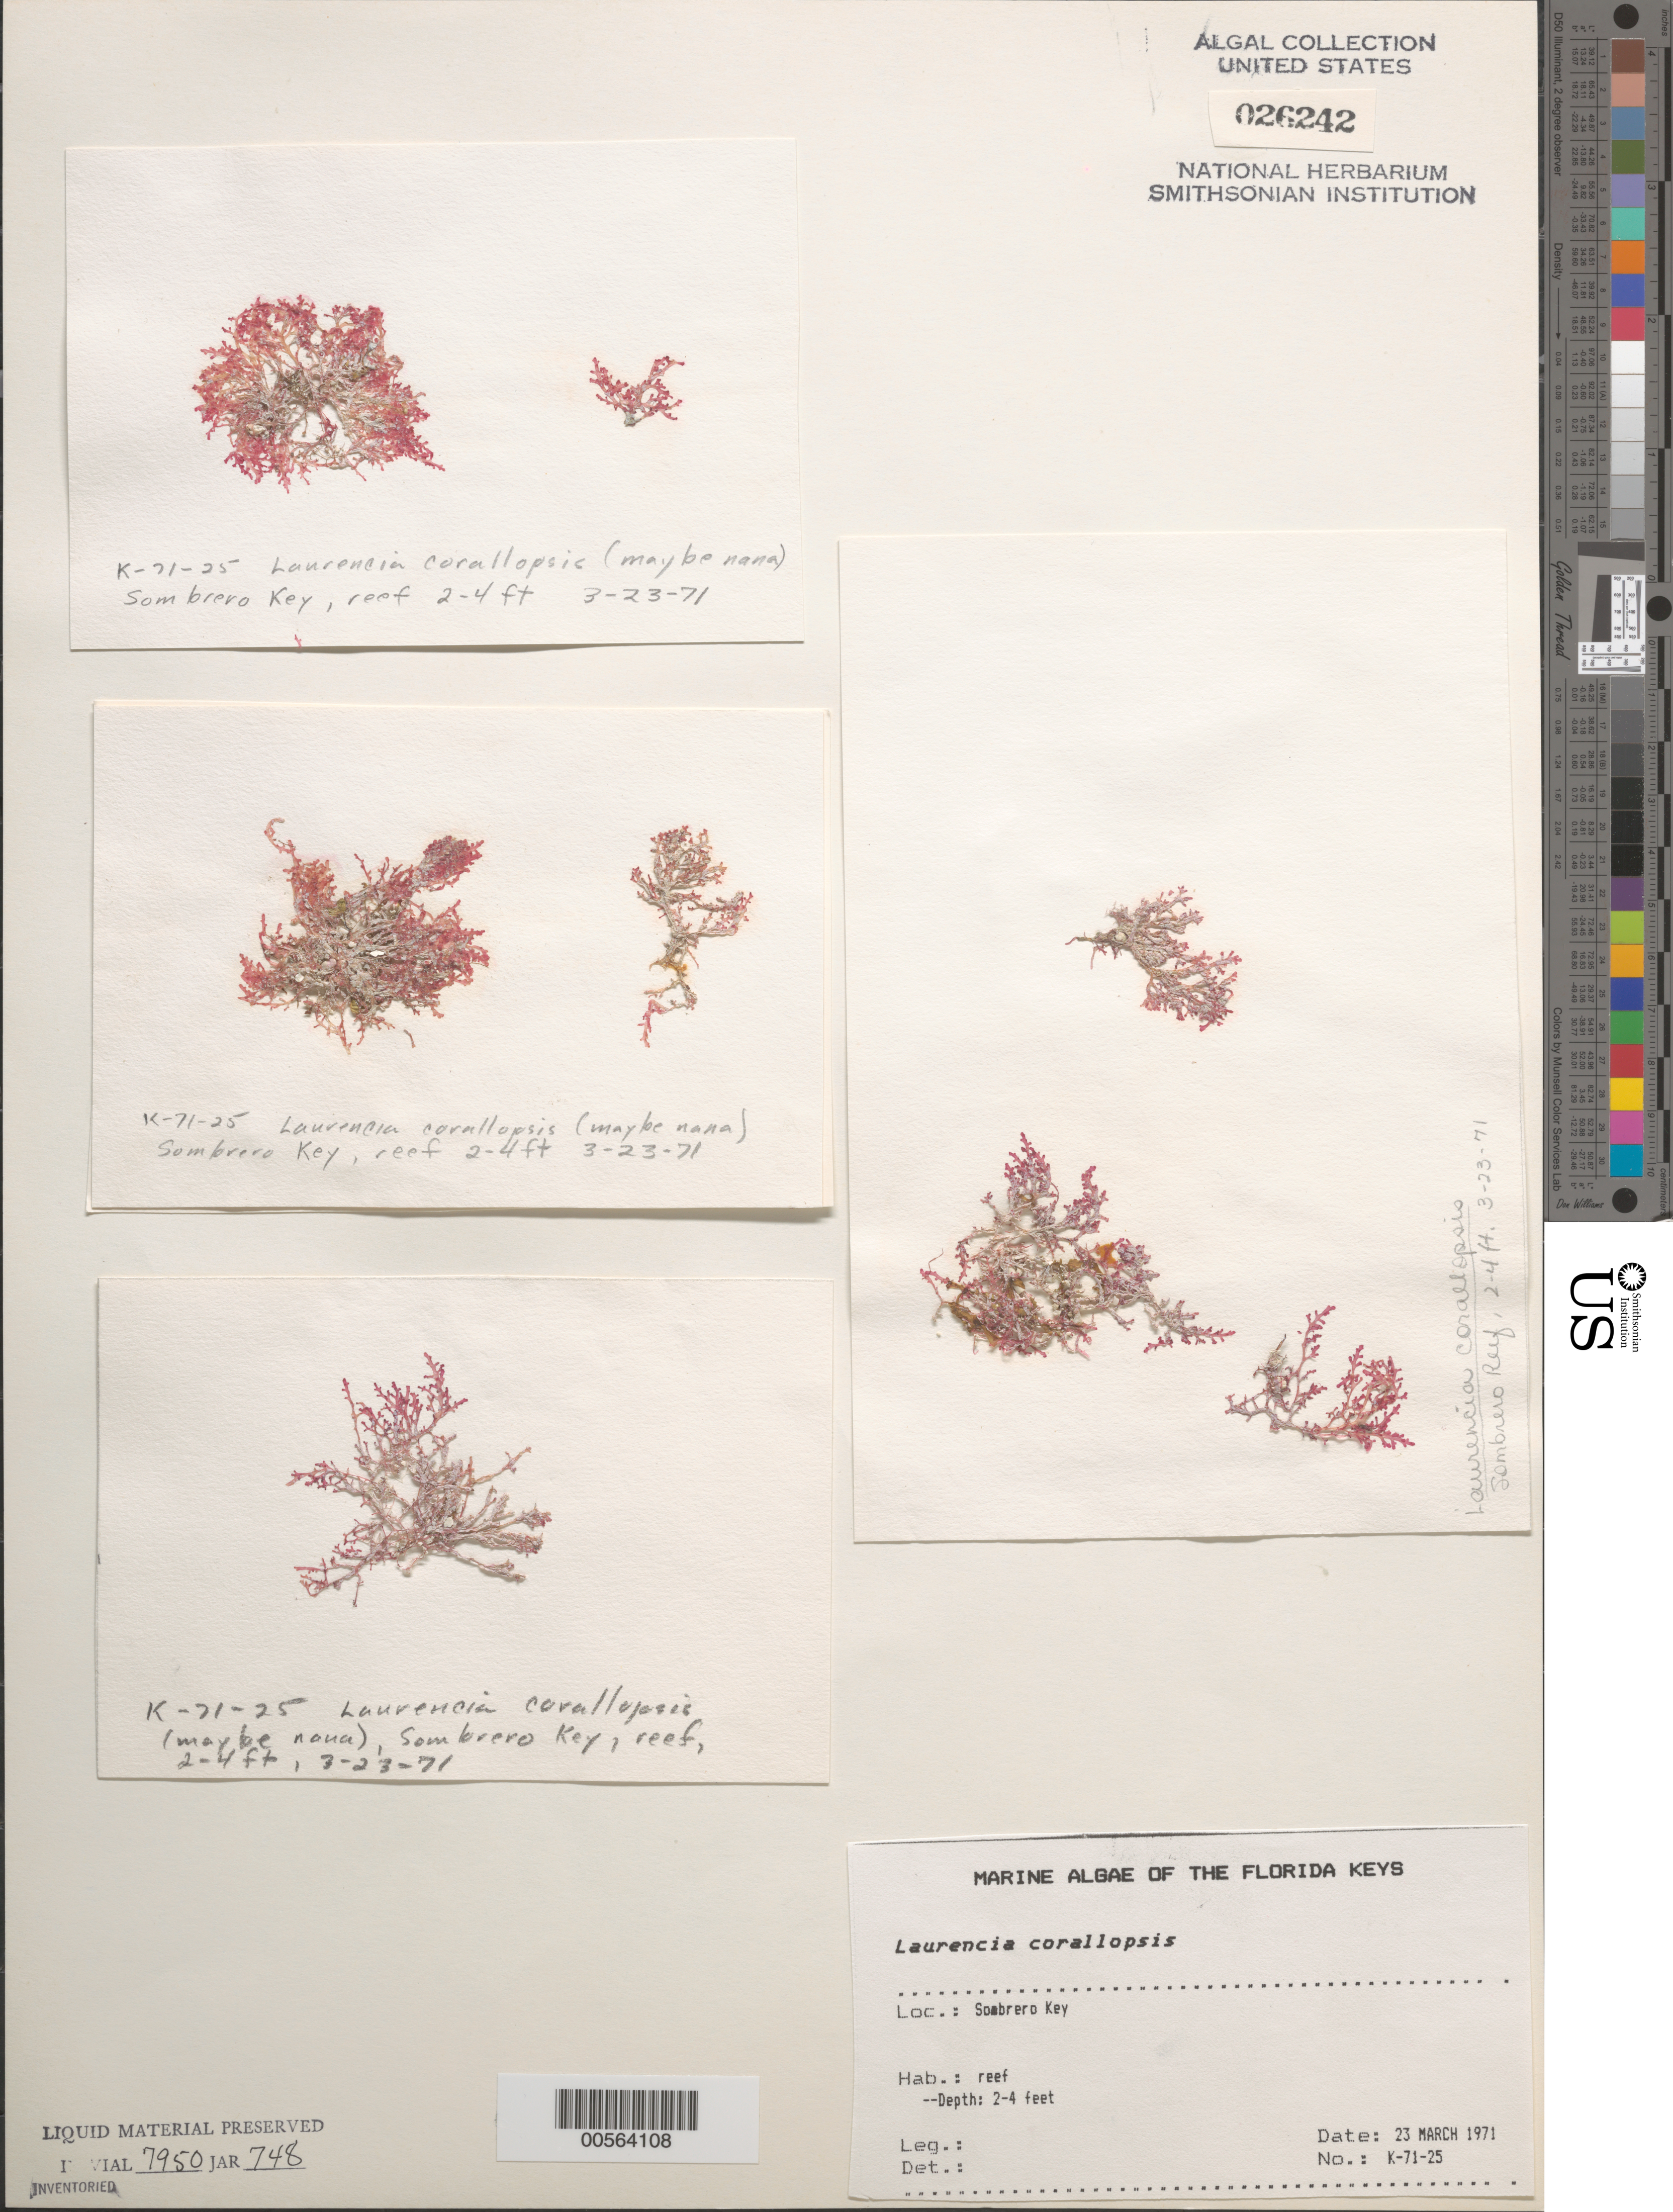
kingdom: Plantae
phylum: Rhodophyta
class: Florideophyceae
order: Ceramiales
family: Rhodomelaceae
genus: Palisada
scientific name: Palisada corallopsis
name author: (Montagne) Sentíes et al.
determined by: Algae name updating Project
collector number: K-71-25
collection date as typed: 23 Mar 1971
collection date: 1971-03-23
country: United States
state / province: Florida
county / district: Monroe County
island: Sombrero Key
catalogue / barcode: US 26242